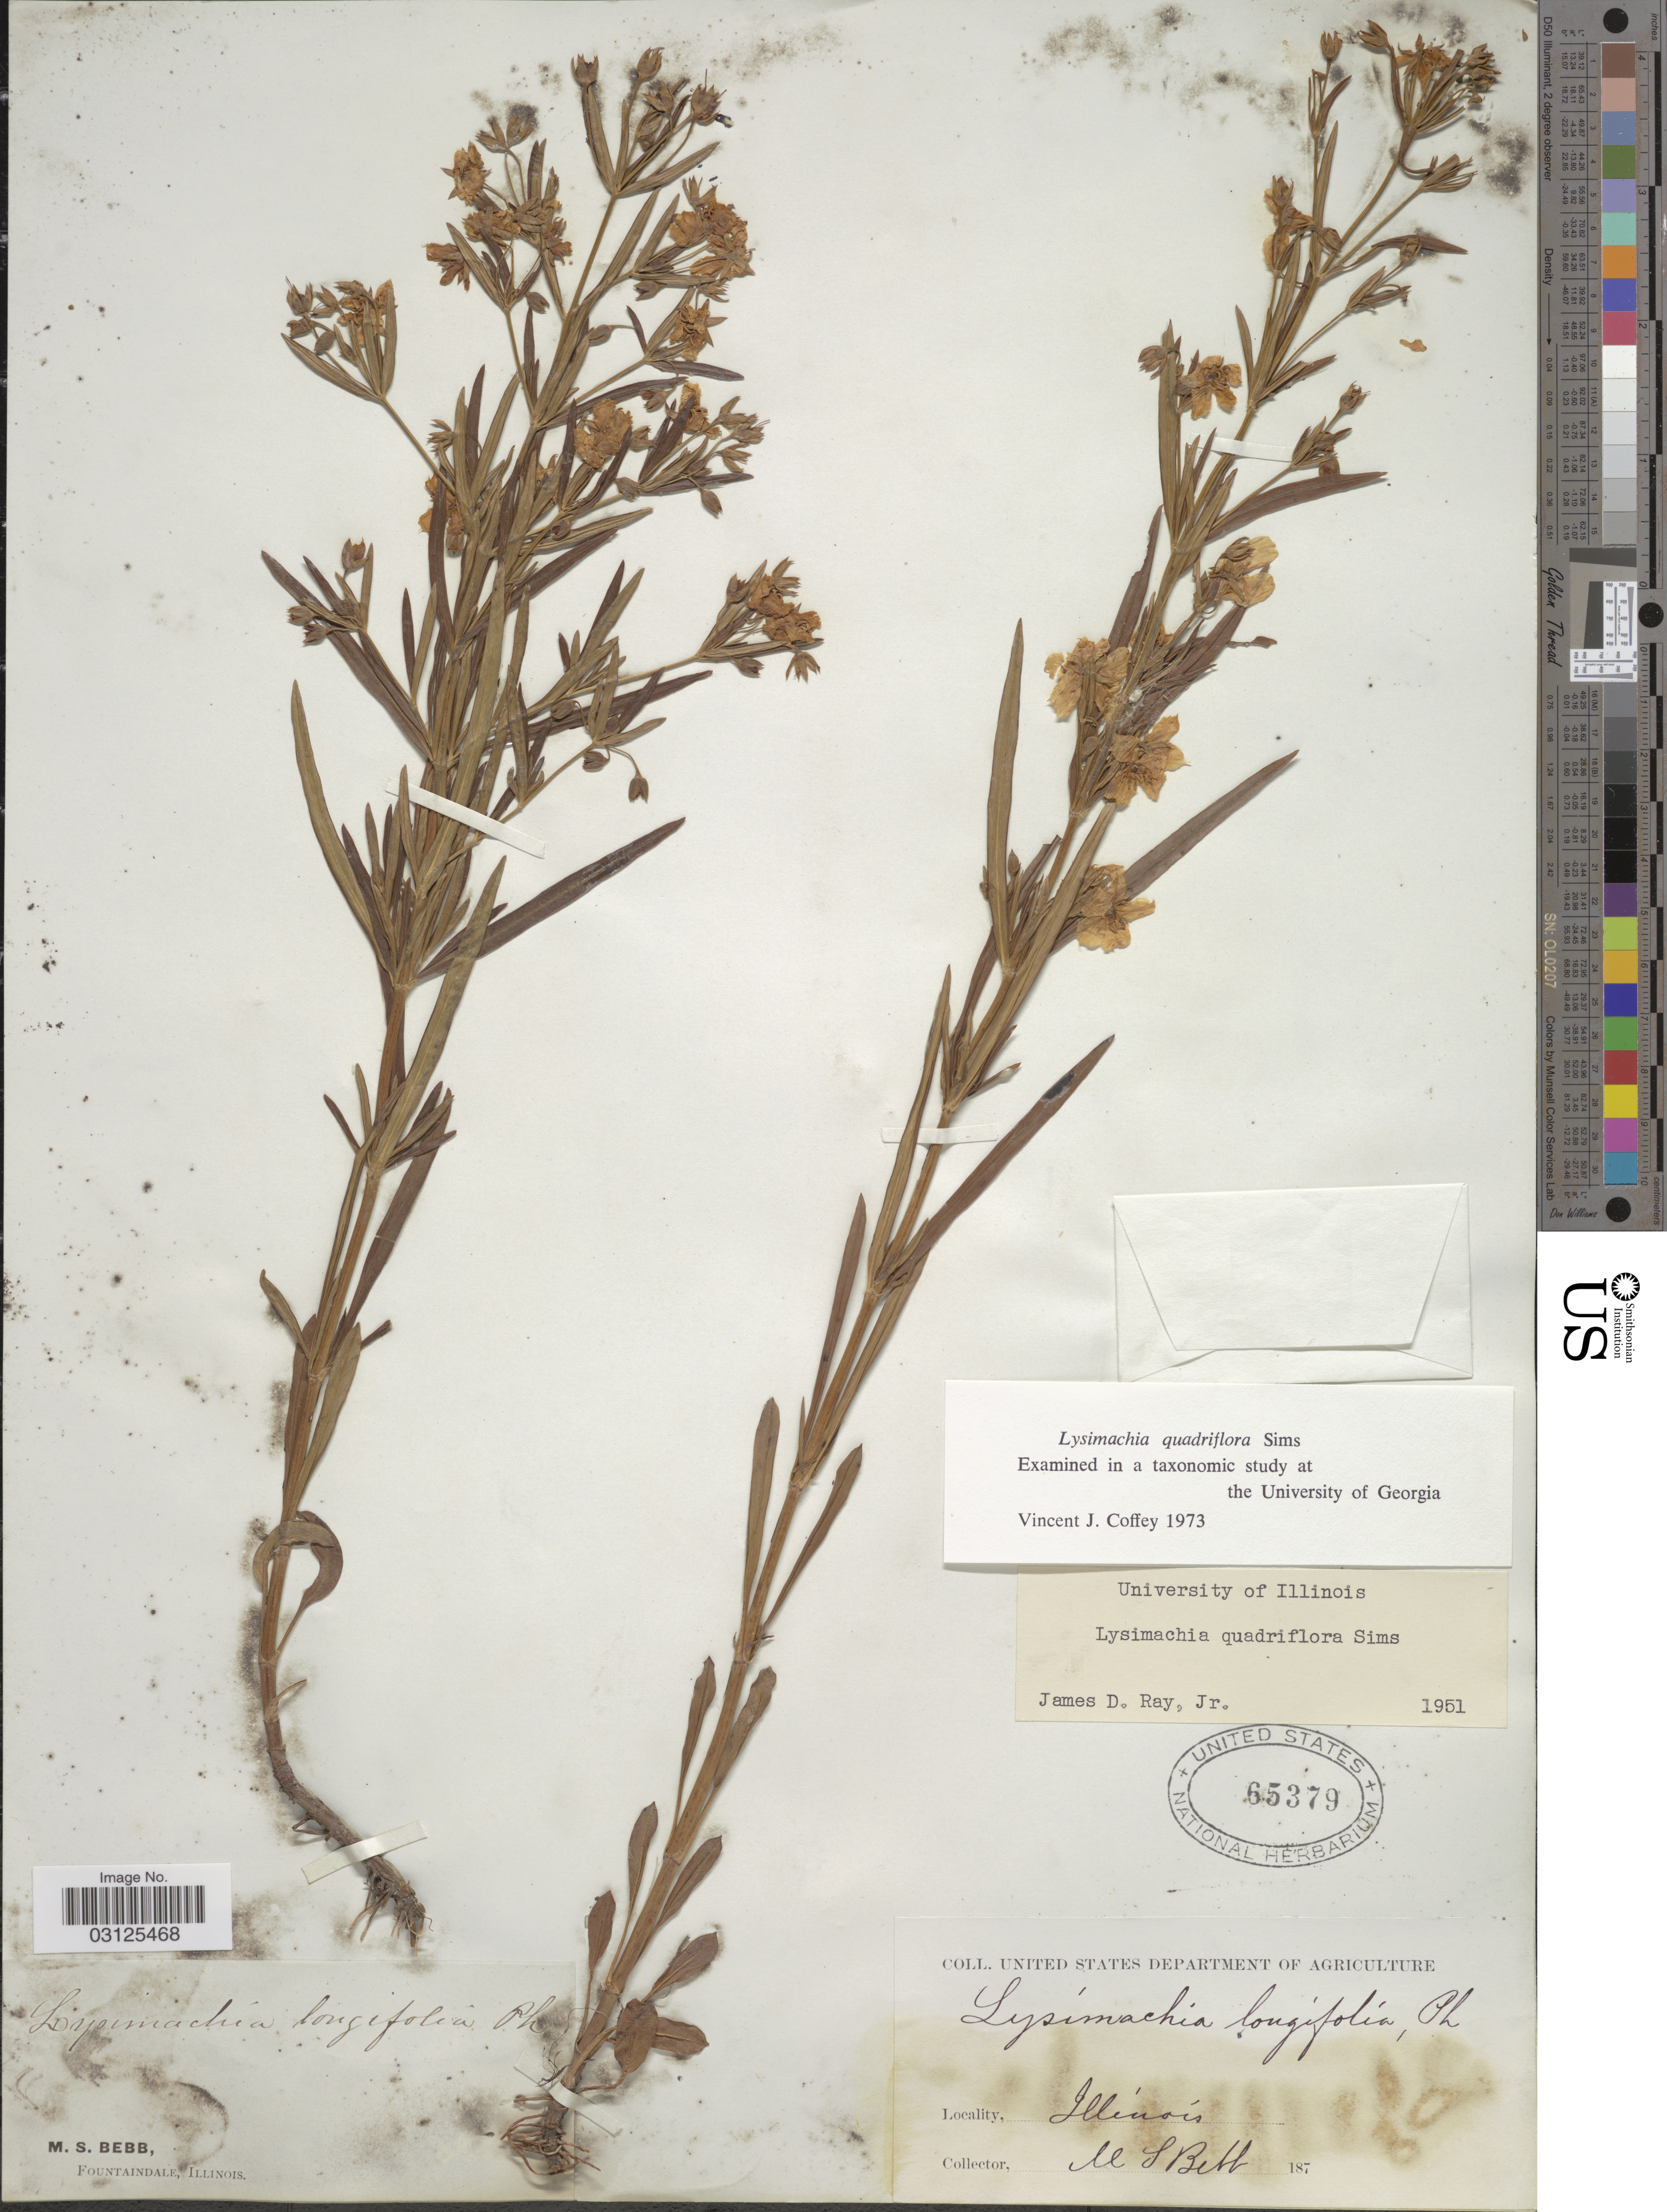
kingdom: Plantae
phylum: Tracheophyta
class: Magnoliopsida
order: Ericales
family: Primulaceae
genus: Steironema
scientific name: Steironema quadriflorum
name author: (Sims) Hitchc.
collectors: M. Bebb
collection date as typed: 187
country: United States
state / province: Illinois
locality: Fountaindale.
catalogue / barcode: US 65379